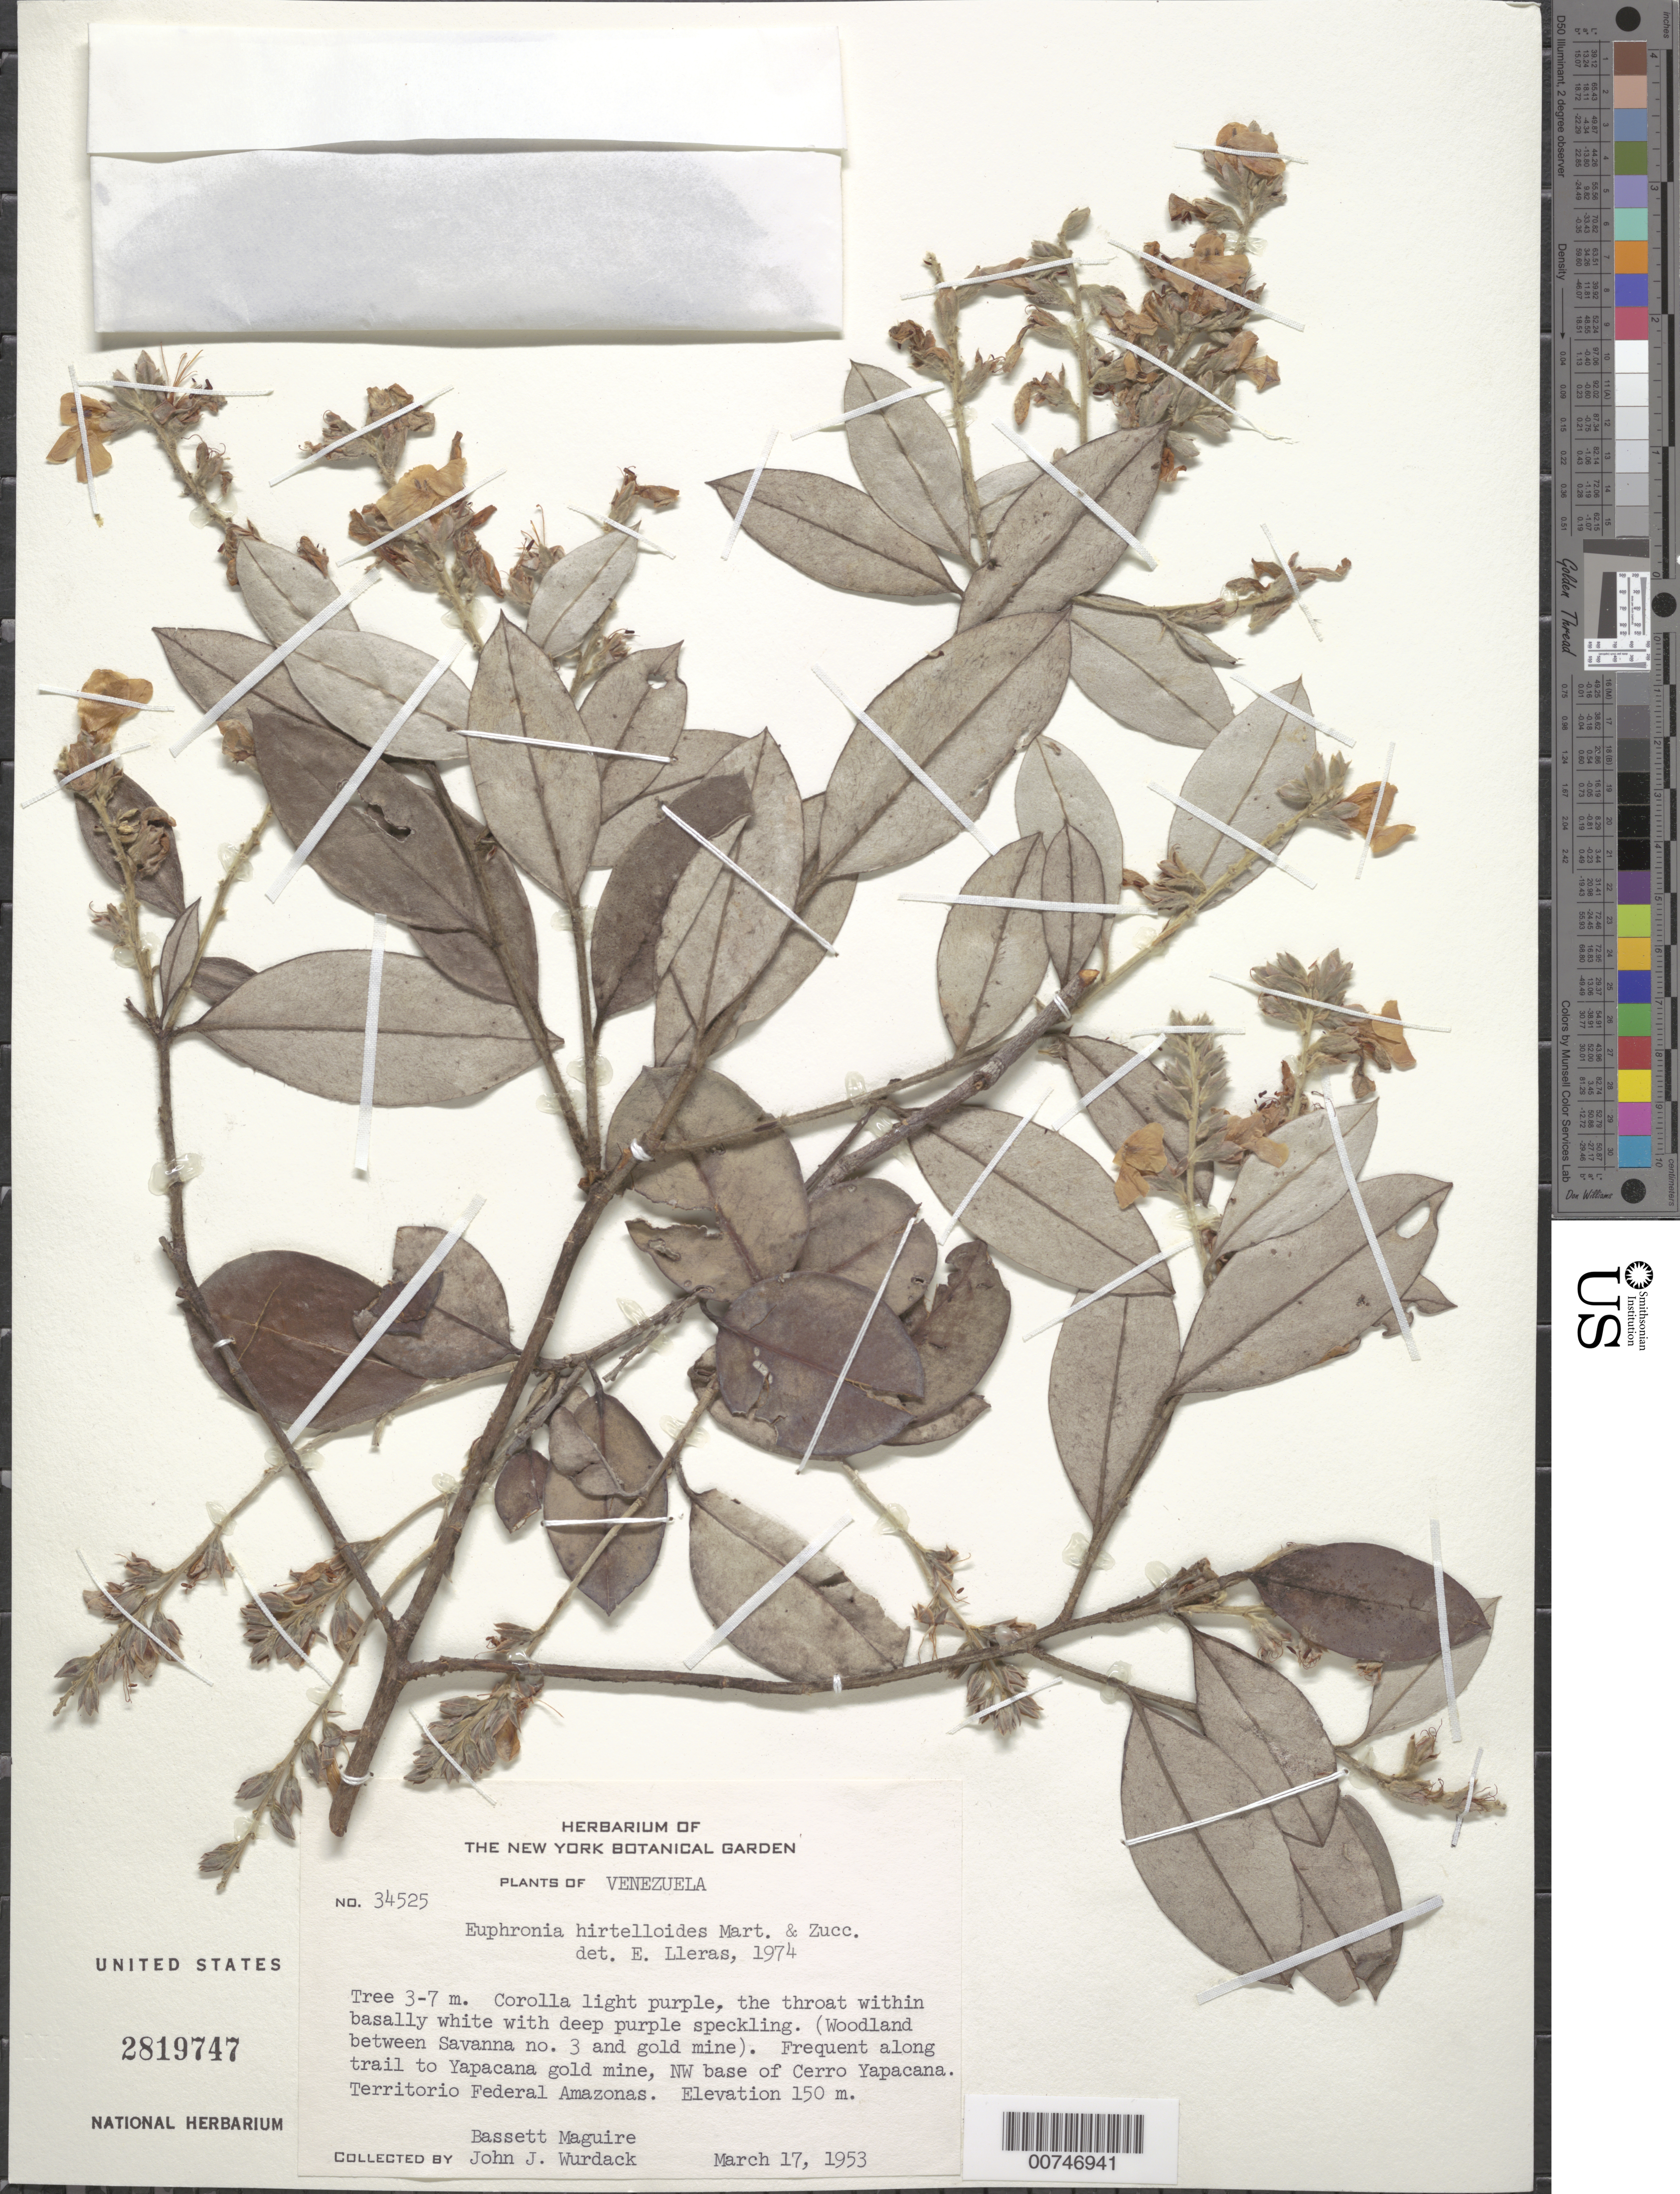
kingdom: Plantae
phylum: Tracheophyta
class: Magnoliopsida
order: Malpighiales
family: Euphroniaceae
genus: Euphronia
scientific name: Euphronia hirtelloides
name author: Mart. & Zucc.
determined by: Lleras, E.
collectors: B. Maguire & J. J. Wurdack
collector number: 34525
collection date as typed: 17-Mar-53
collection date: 1953-03-17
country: Venezuela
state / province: Amazonas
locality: Alto Río Orinoco, Cerro Yapacána, NW base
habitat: Woodland between savanna and gold mine; along trail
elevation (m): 150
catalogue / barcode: US 2819747